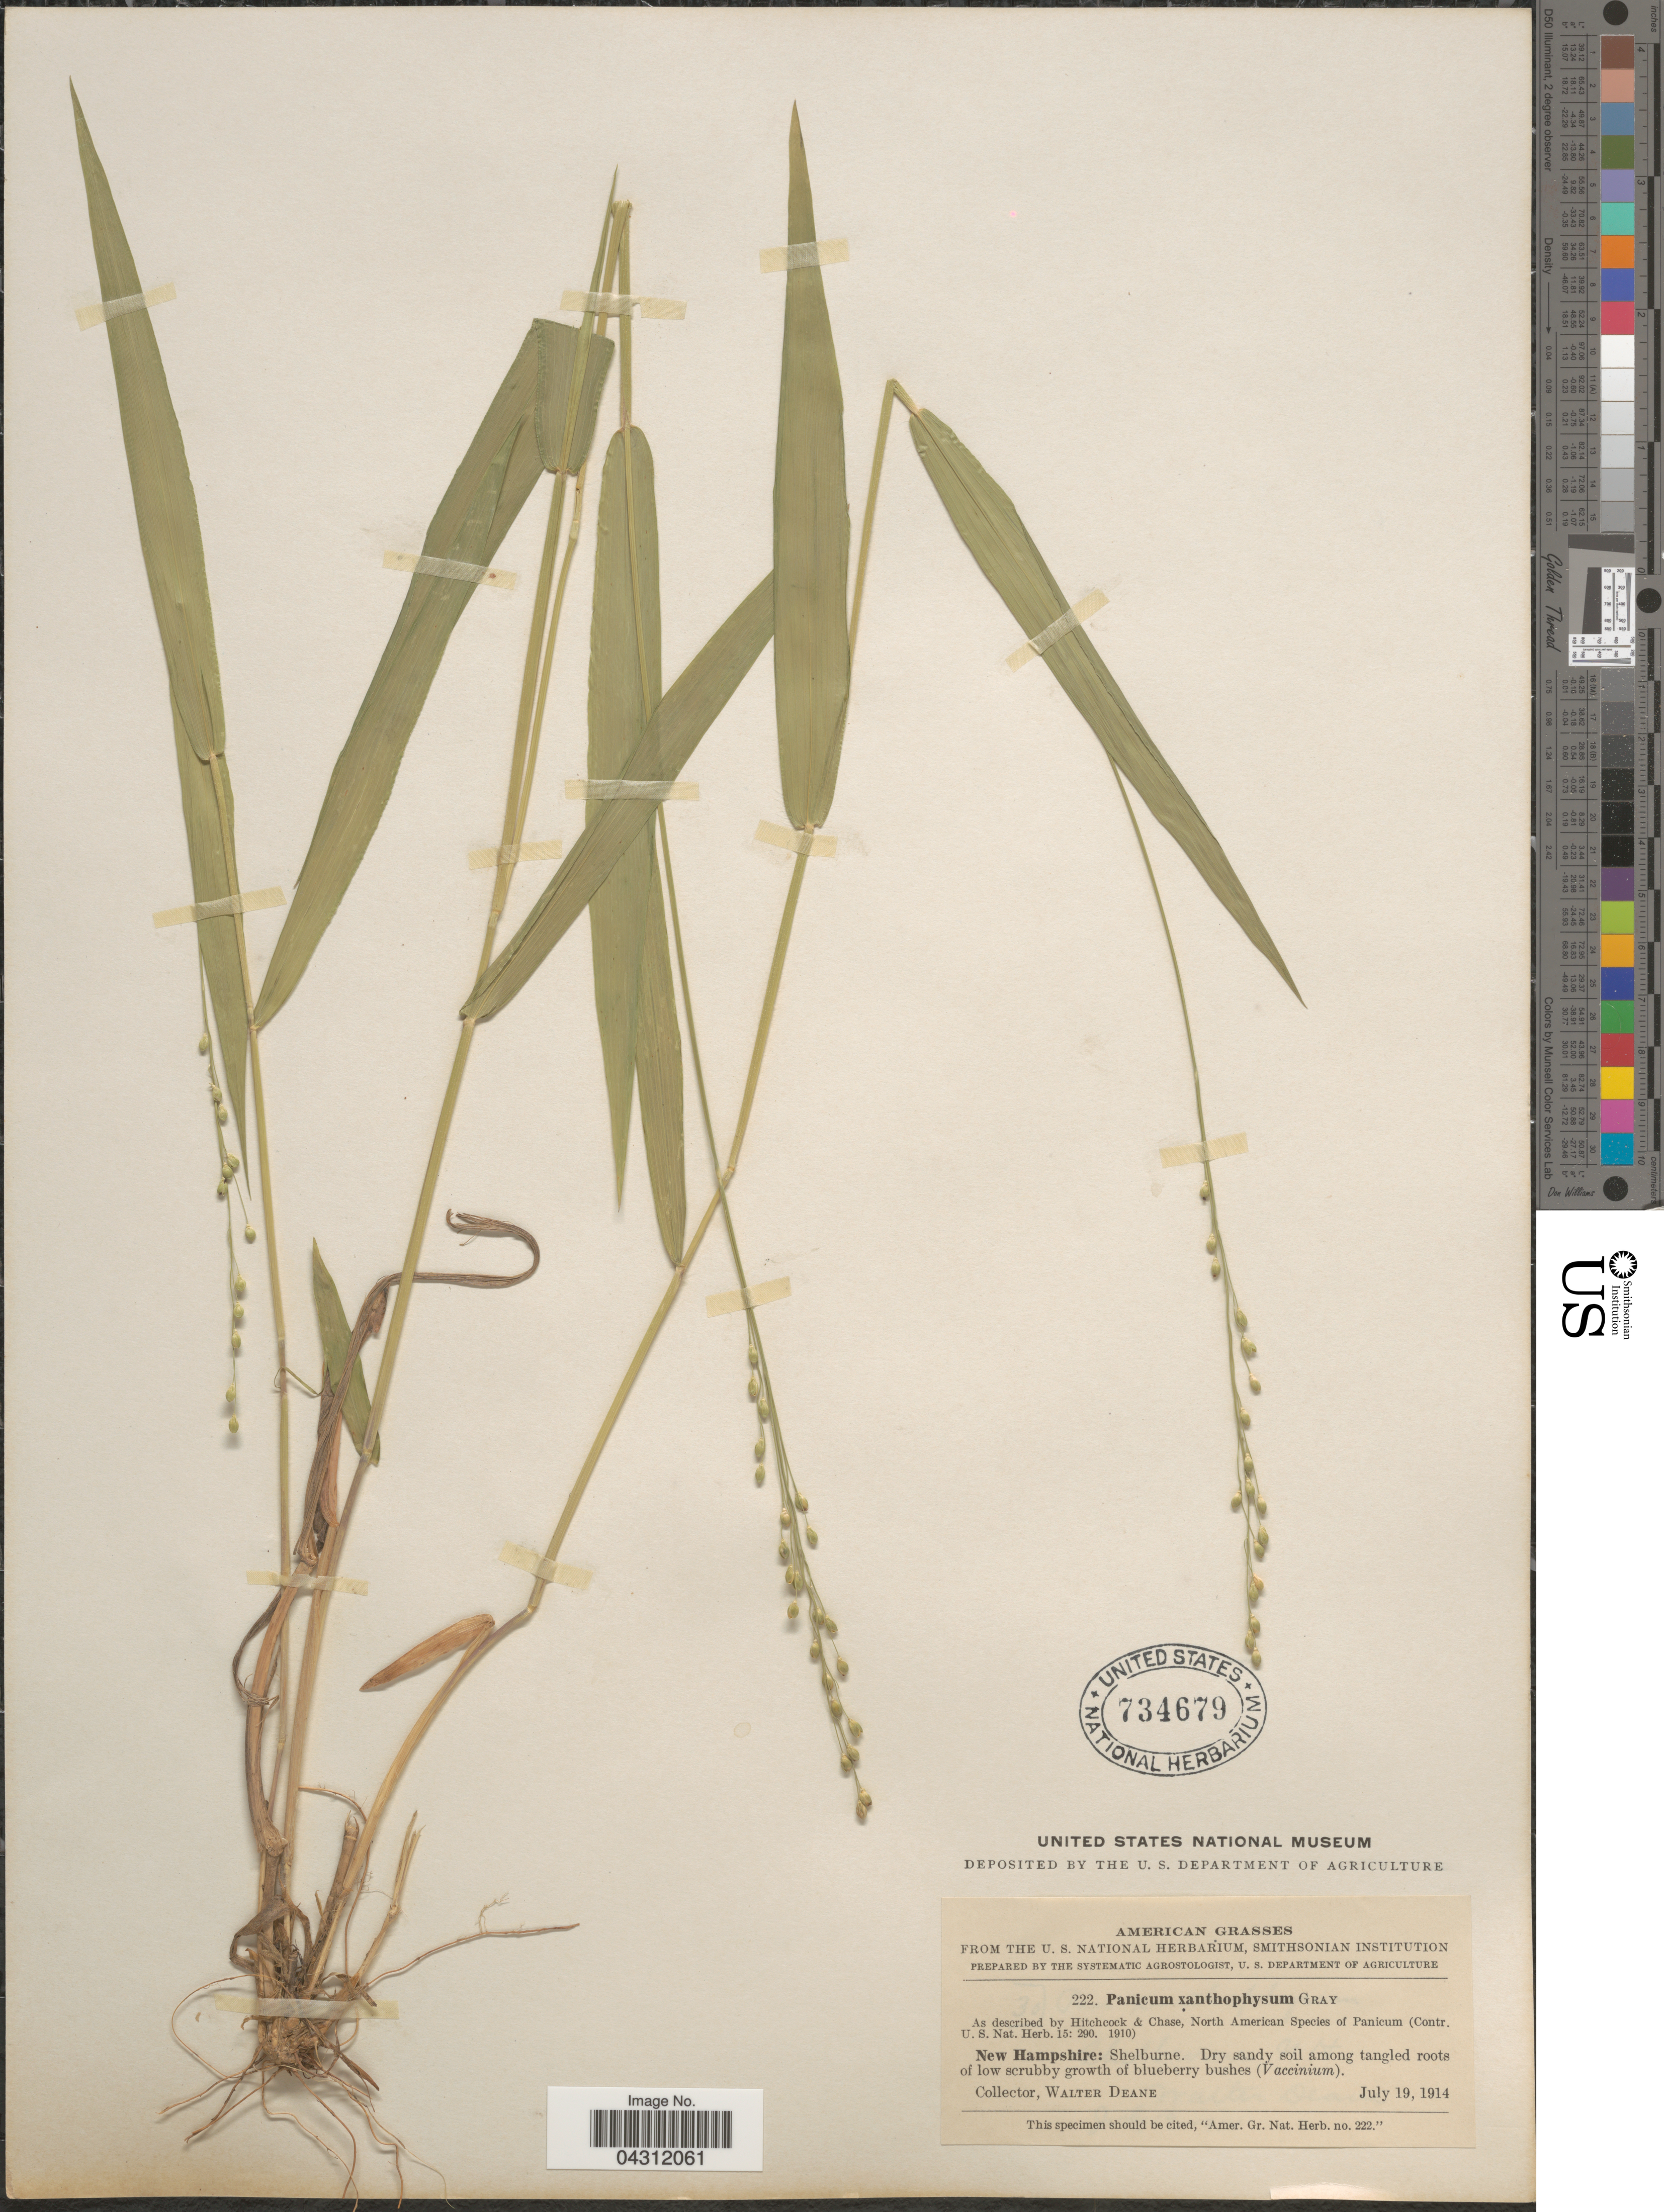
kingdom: Plantae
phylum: Tracheophyta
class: Liliopsida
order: Poales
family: Poaceae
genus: Dichanthelium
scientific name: Dichanthelium xanthophysum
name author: (A. Gray) Freckmann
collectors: W. Deane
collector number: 222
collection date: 1914-07-19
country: United States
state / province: New Hampshire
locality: Shelburne.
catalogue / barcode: US 734679